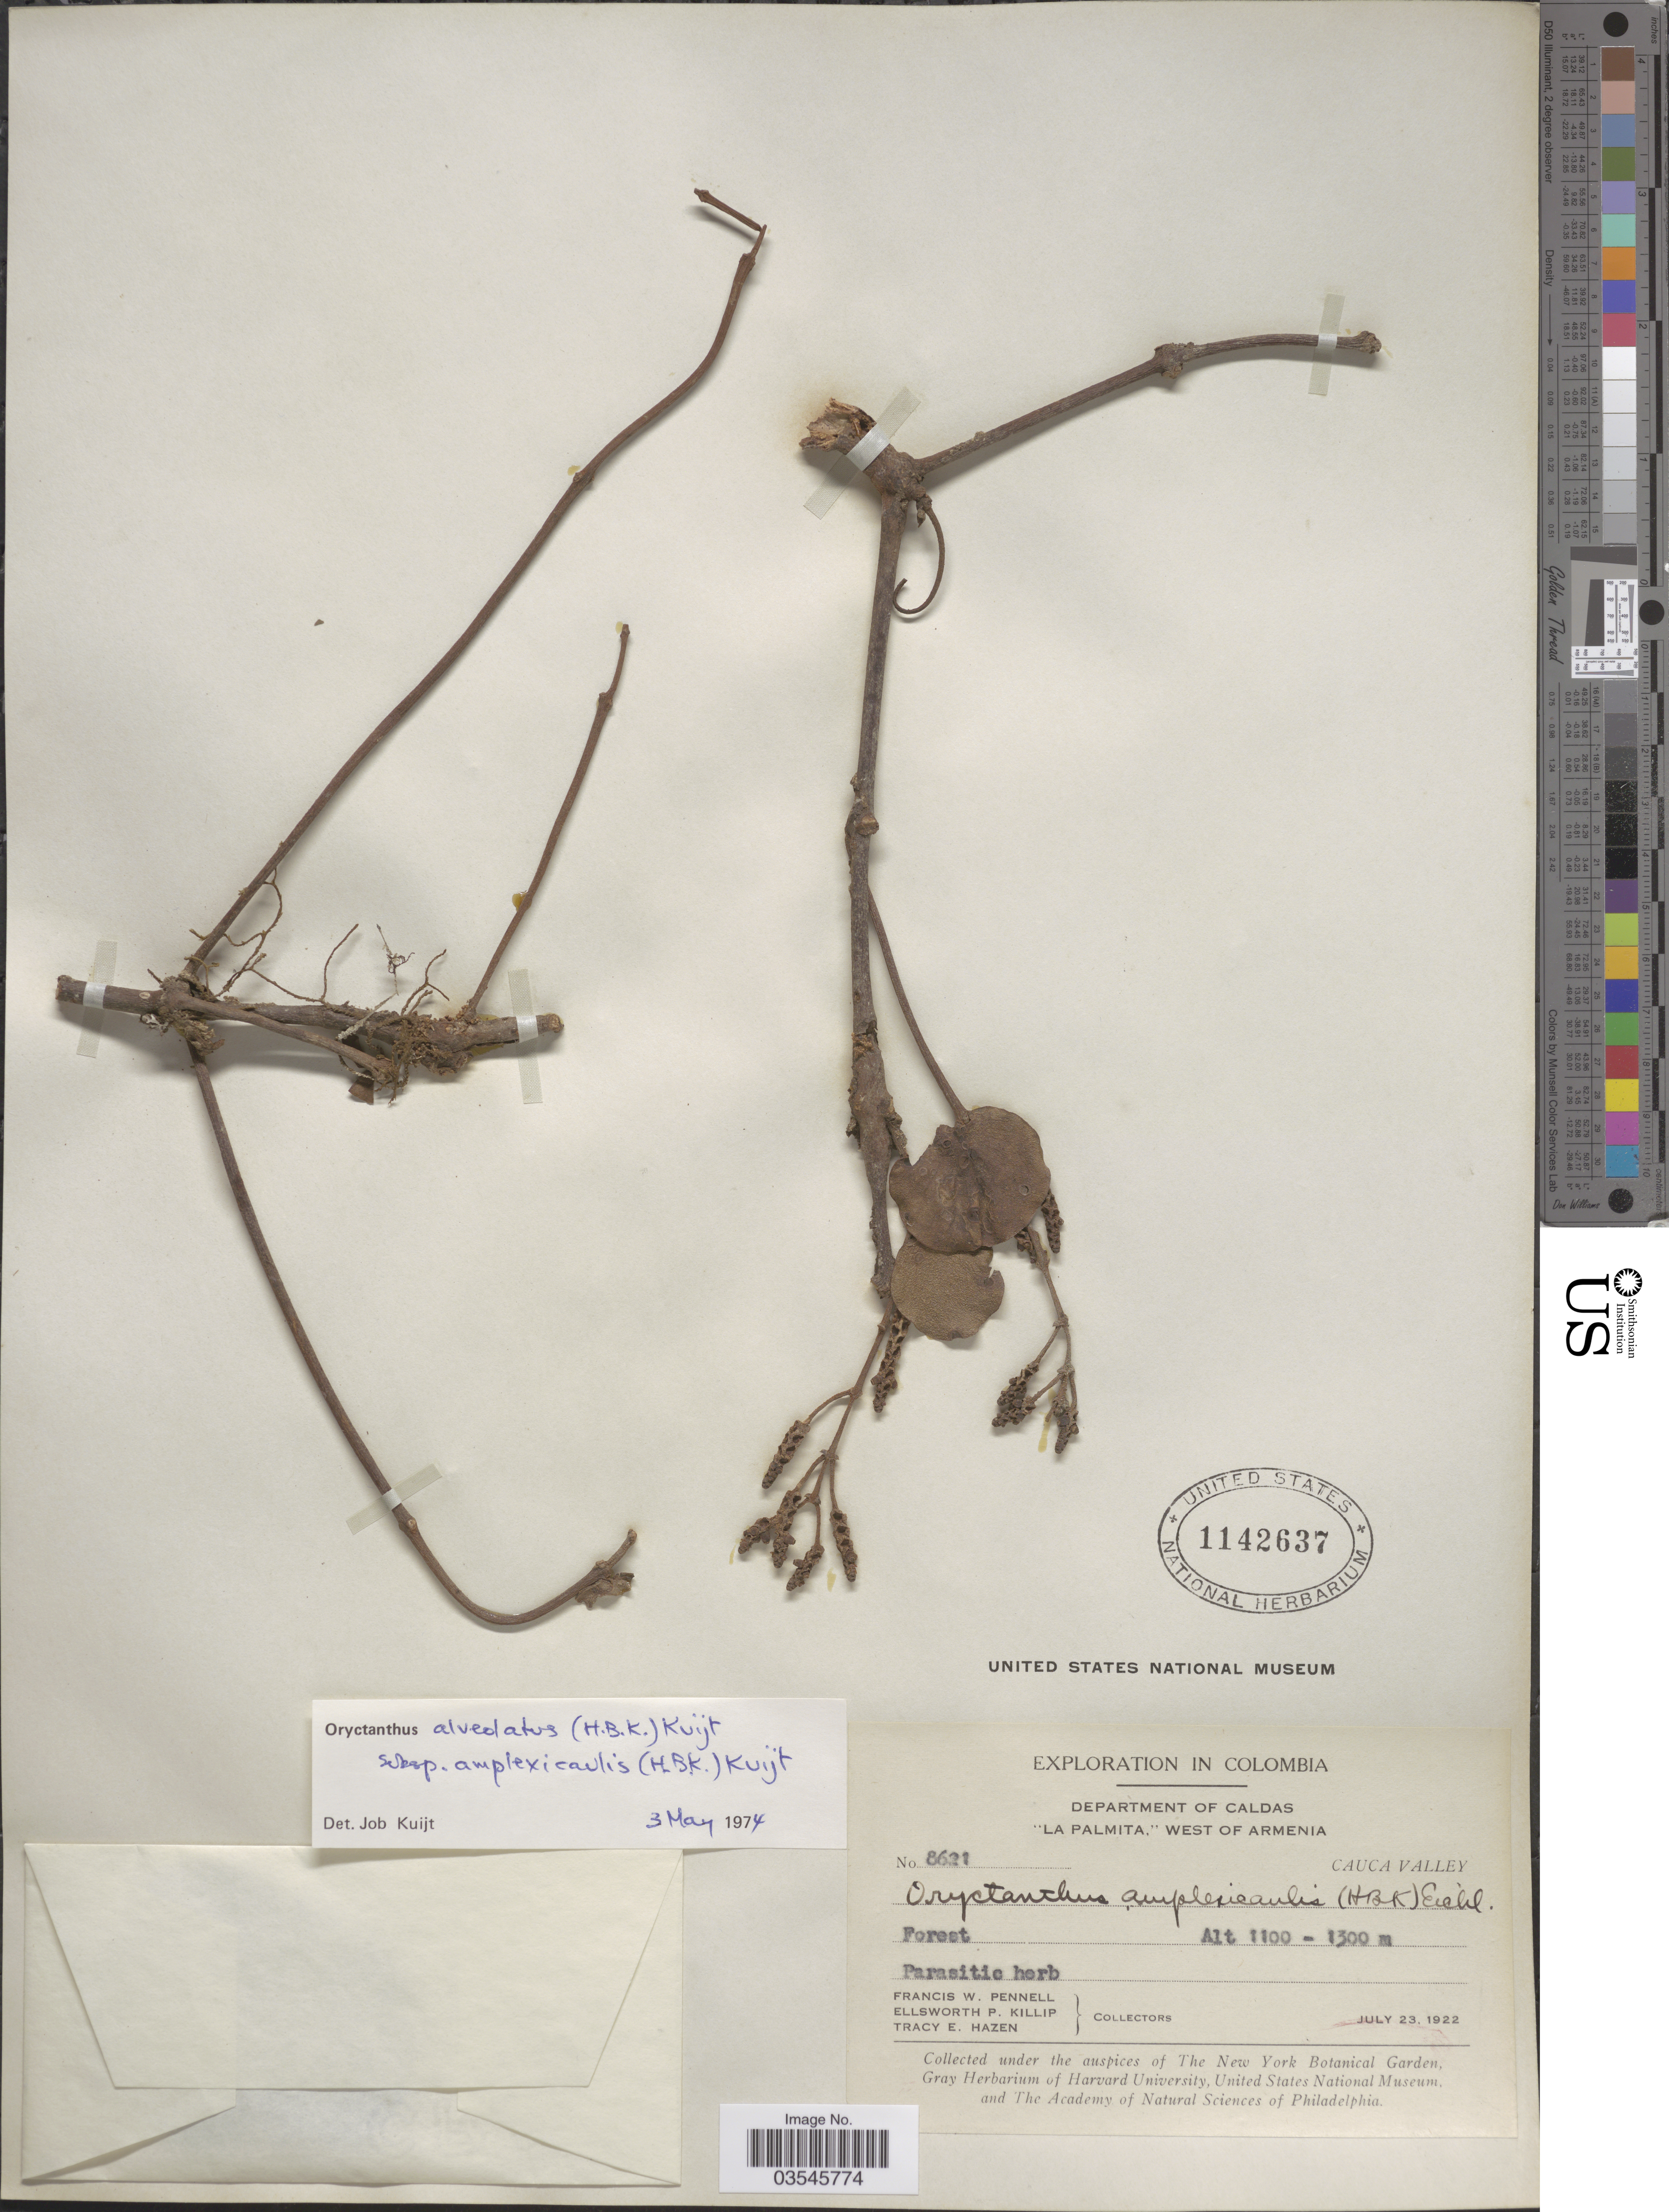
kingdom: Plantae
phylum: Tracheophyta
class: Magnoliopsida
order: Santalales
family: Loranthaceae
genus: Oryctanthus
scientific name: Oryctanthus alveolatus subsp. amplexicaulis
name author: (Kunth) Kuijt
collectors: F. W. Pennell, E. P. Killip & T. E. Hazen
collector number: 8621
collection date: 1922-07-23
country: Colombia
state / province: Caldas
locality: Department of Caldas, "La Palmita," West of Armenia. Cauca Valley.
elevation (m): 1100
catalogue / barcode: US 1142637